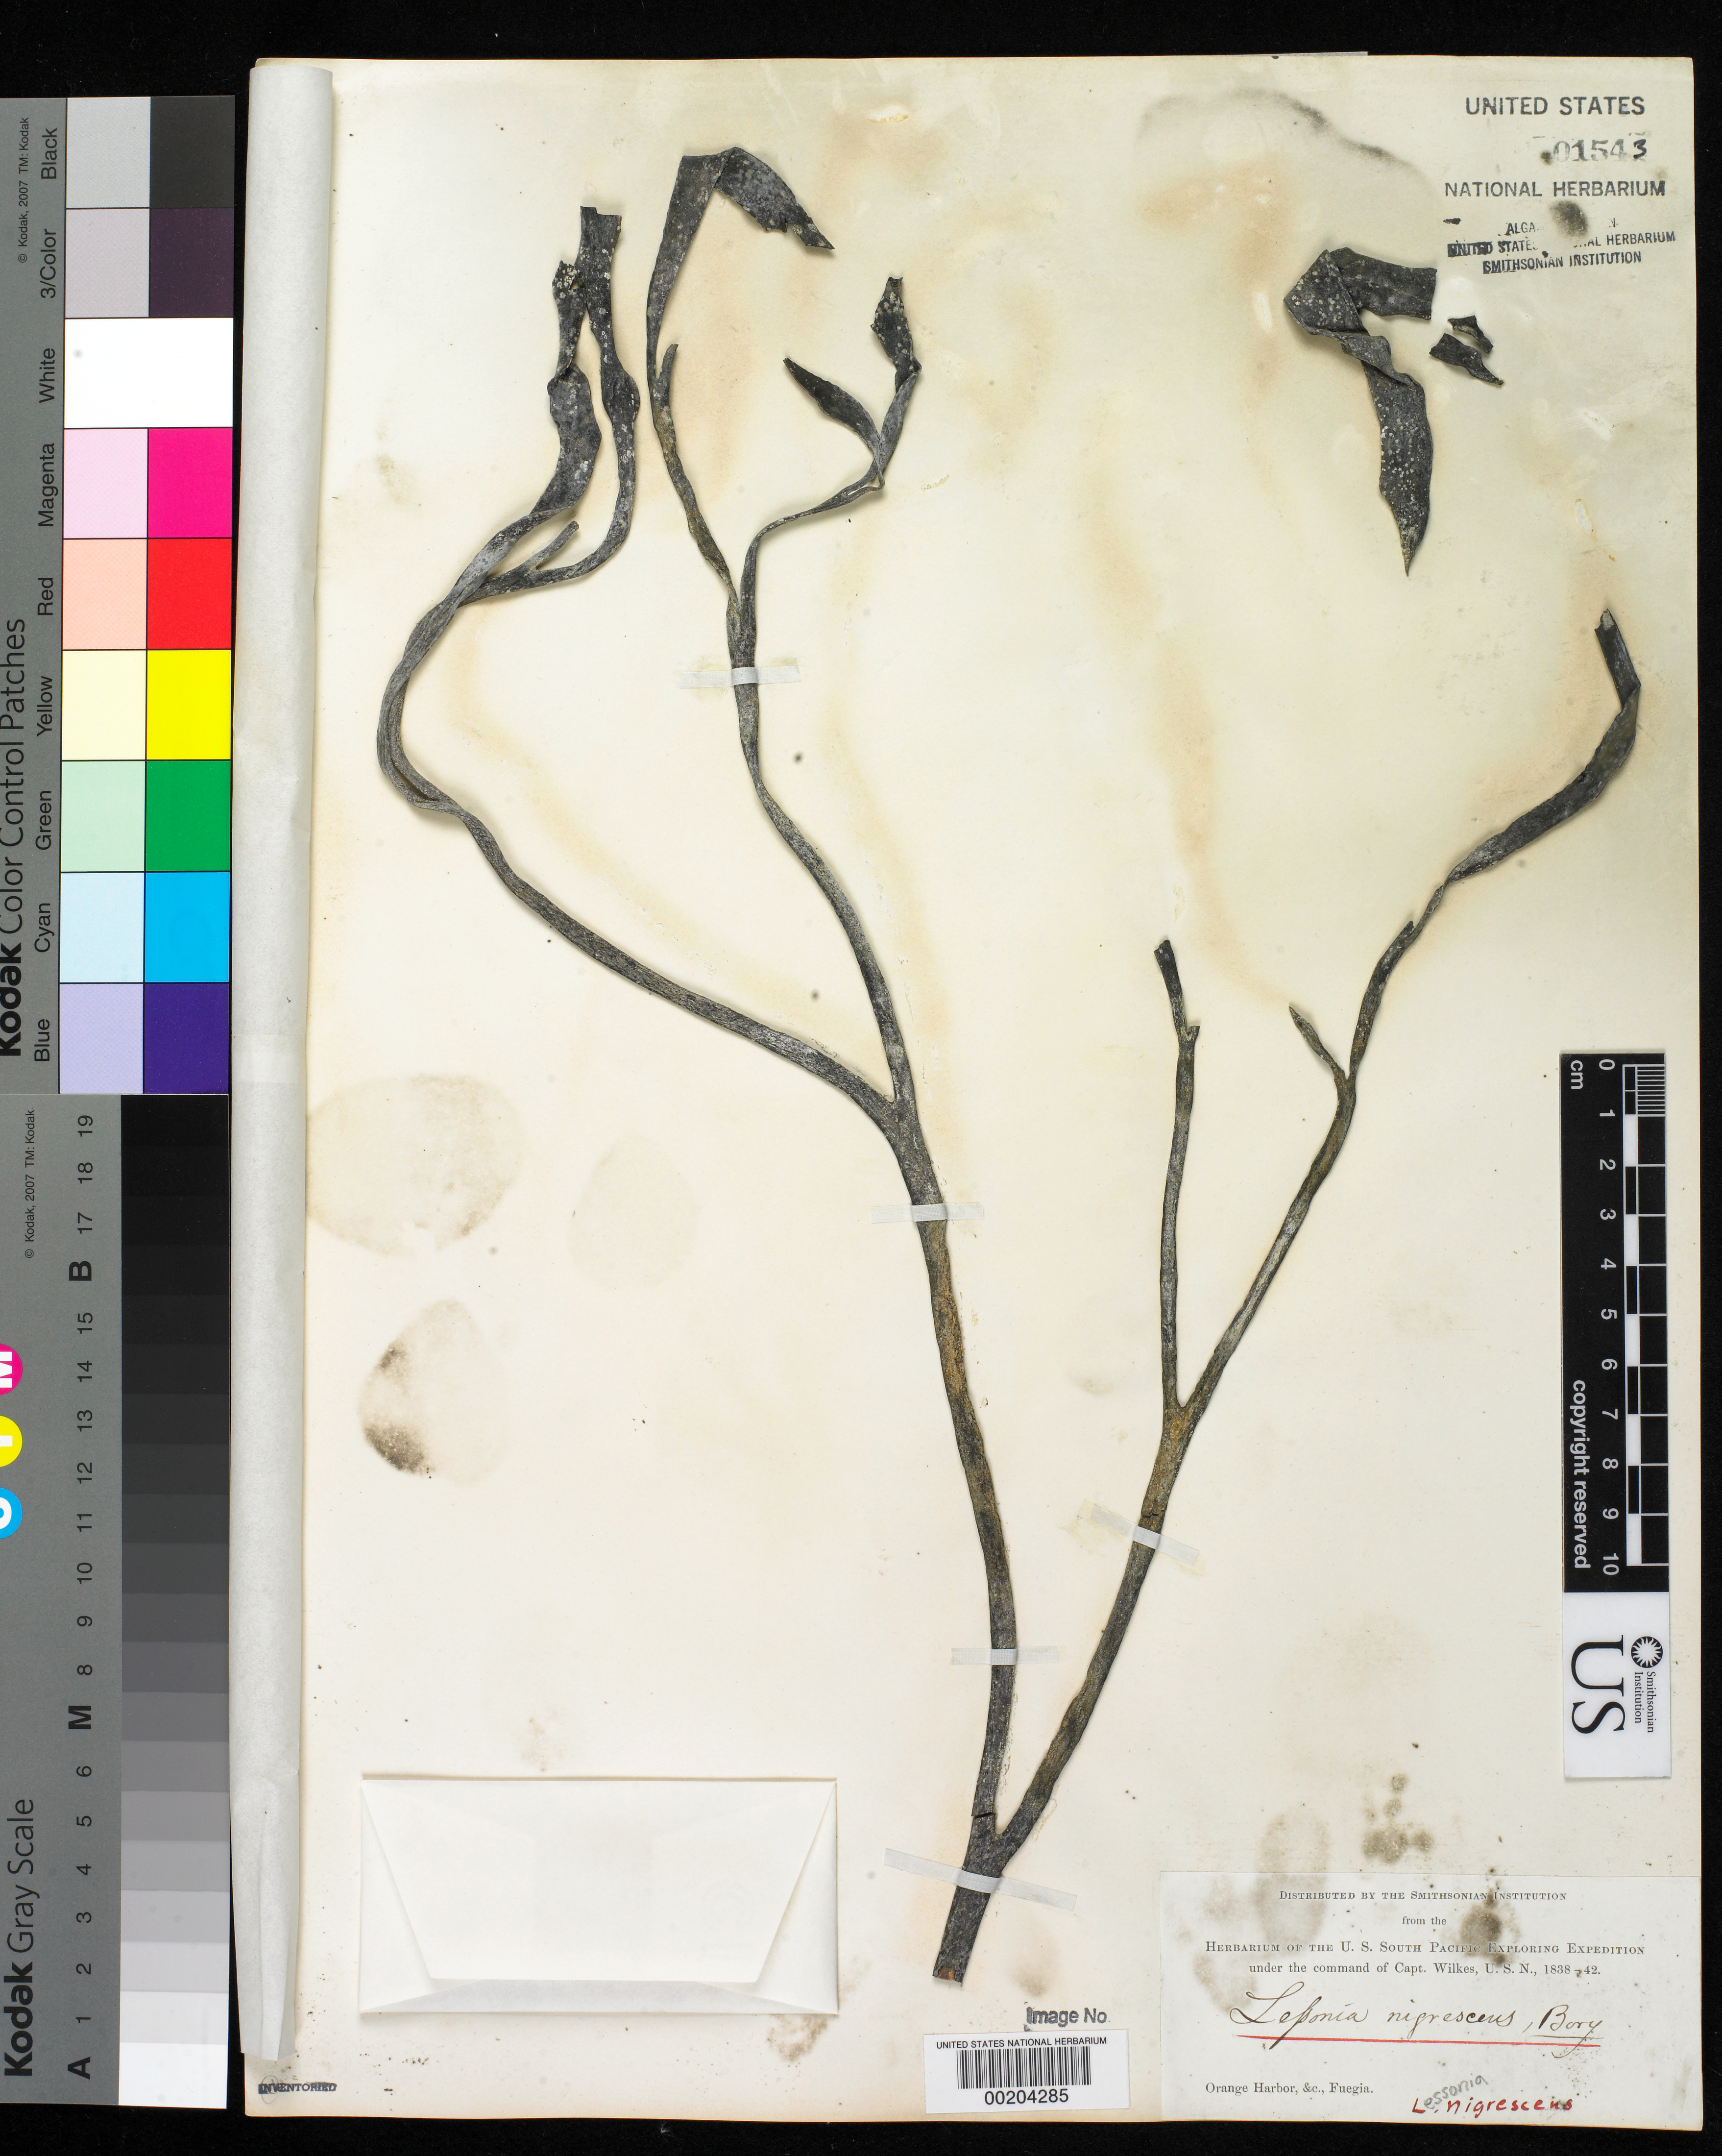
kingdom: Chromista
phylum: Ochrophyta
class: Phaeophyceae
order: Laminariales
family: Lessoniaceae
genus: Lessonia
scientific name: Lessonia nigrescens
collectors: W. D. Brackenridge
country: Chile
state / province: Magallanes y de la Antártica Chilena (XII)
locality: Orange Harbor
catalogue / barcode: US 1543